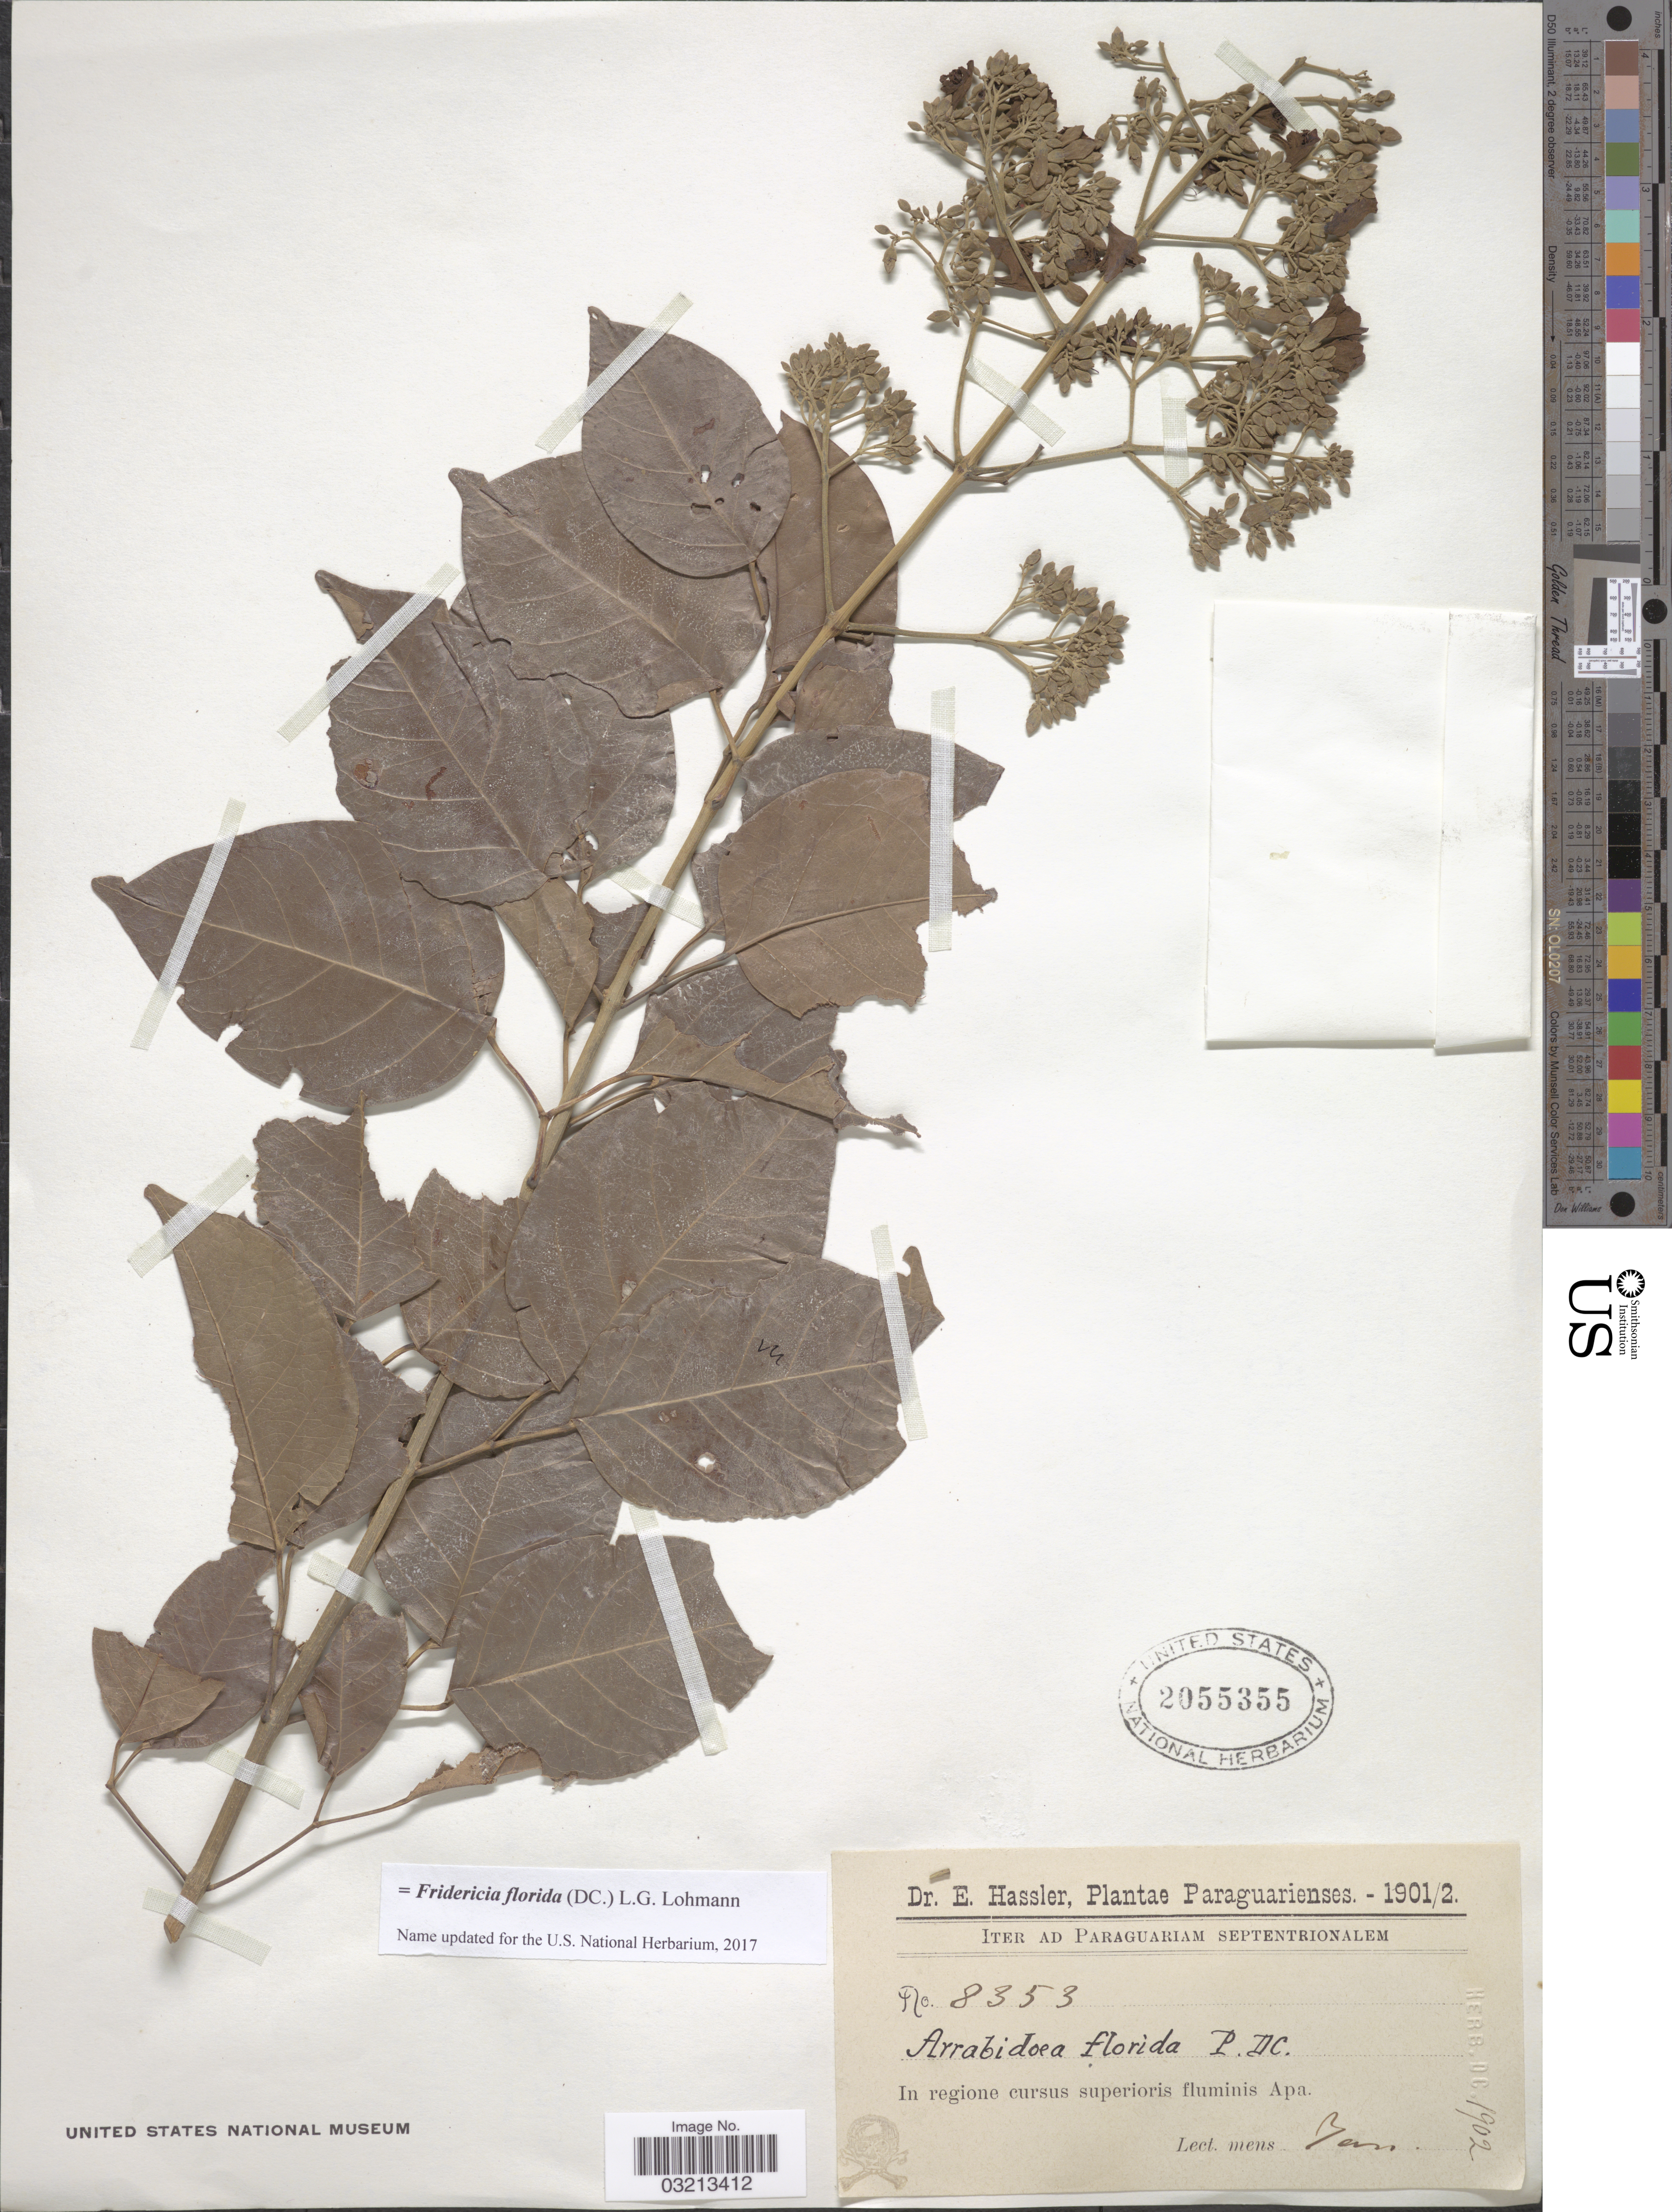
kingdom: Plantae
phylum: Tracheophyta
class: Magnoliopsida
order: Lamiales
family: Bignoniaceae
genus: Fridericia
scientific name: Fridericia florida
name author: (DC.) L.G. Lohmann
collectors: E. Hassler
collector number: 8353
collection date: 1902-01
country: Paraguay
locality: In regione cursus superioris fluminis Apa.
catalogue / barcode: US 2055355